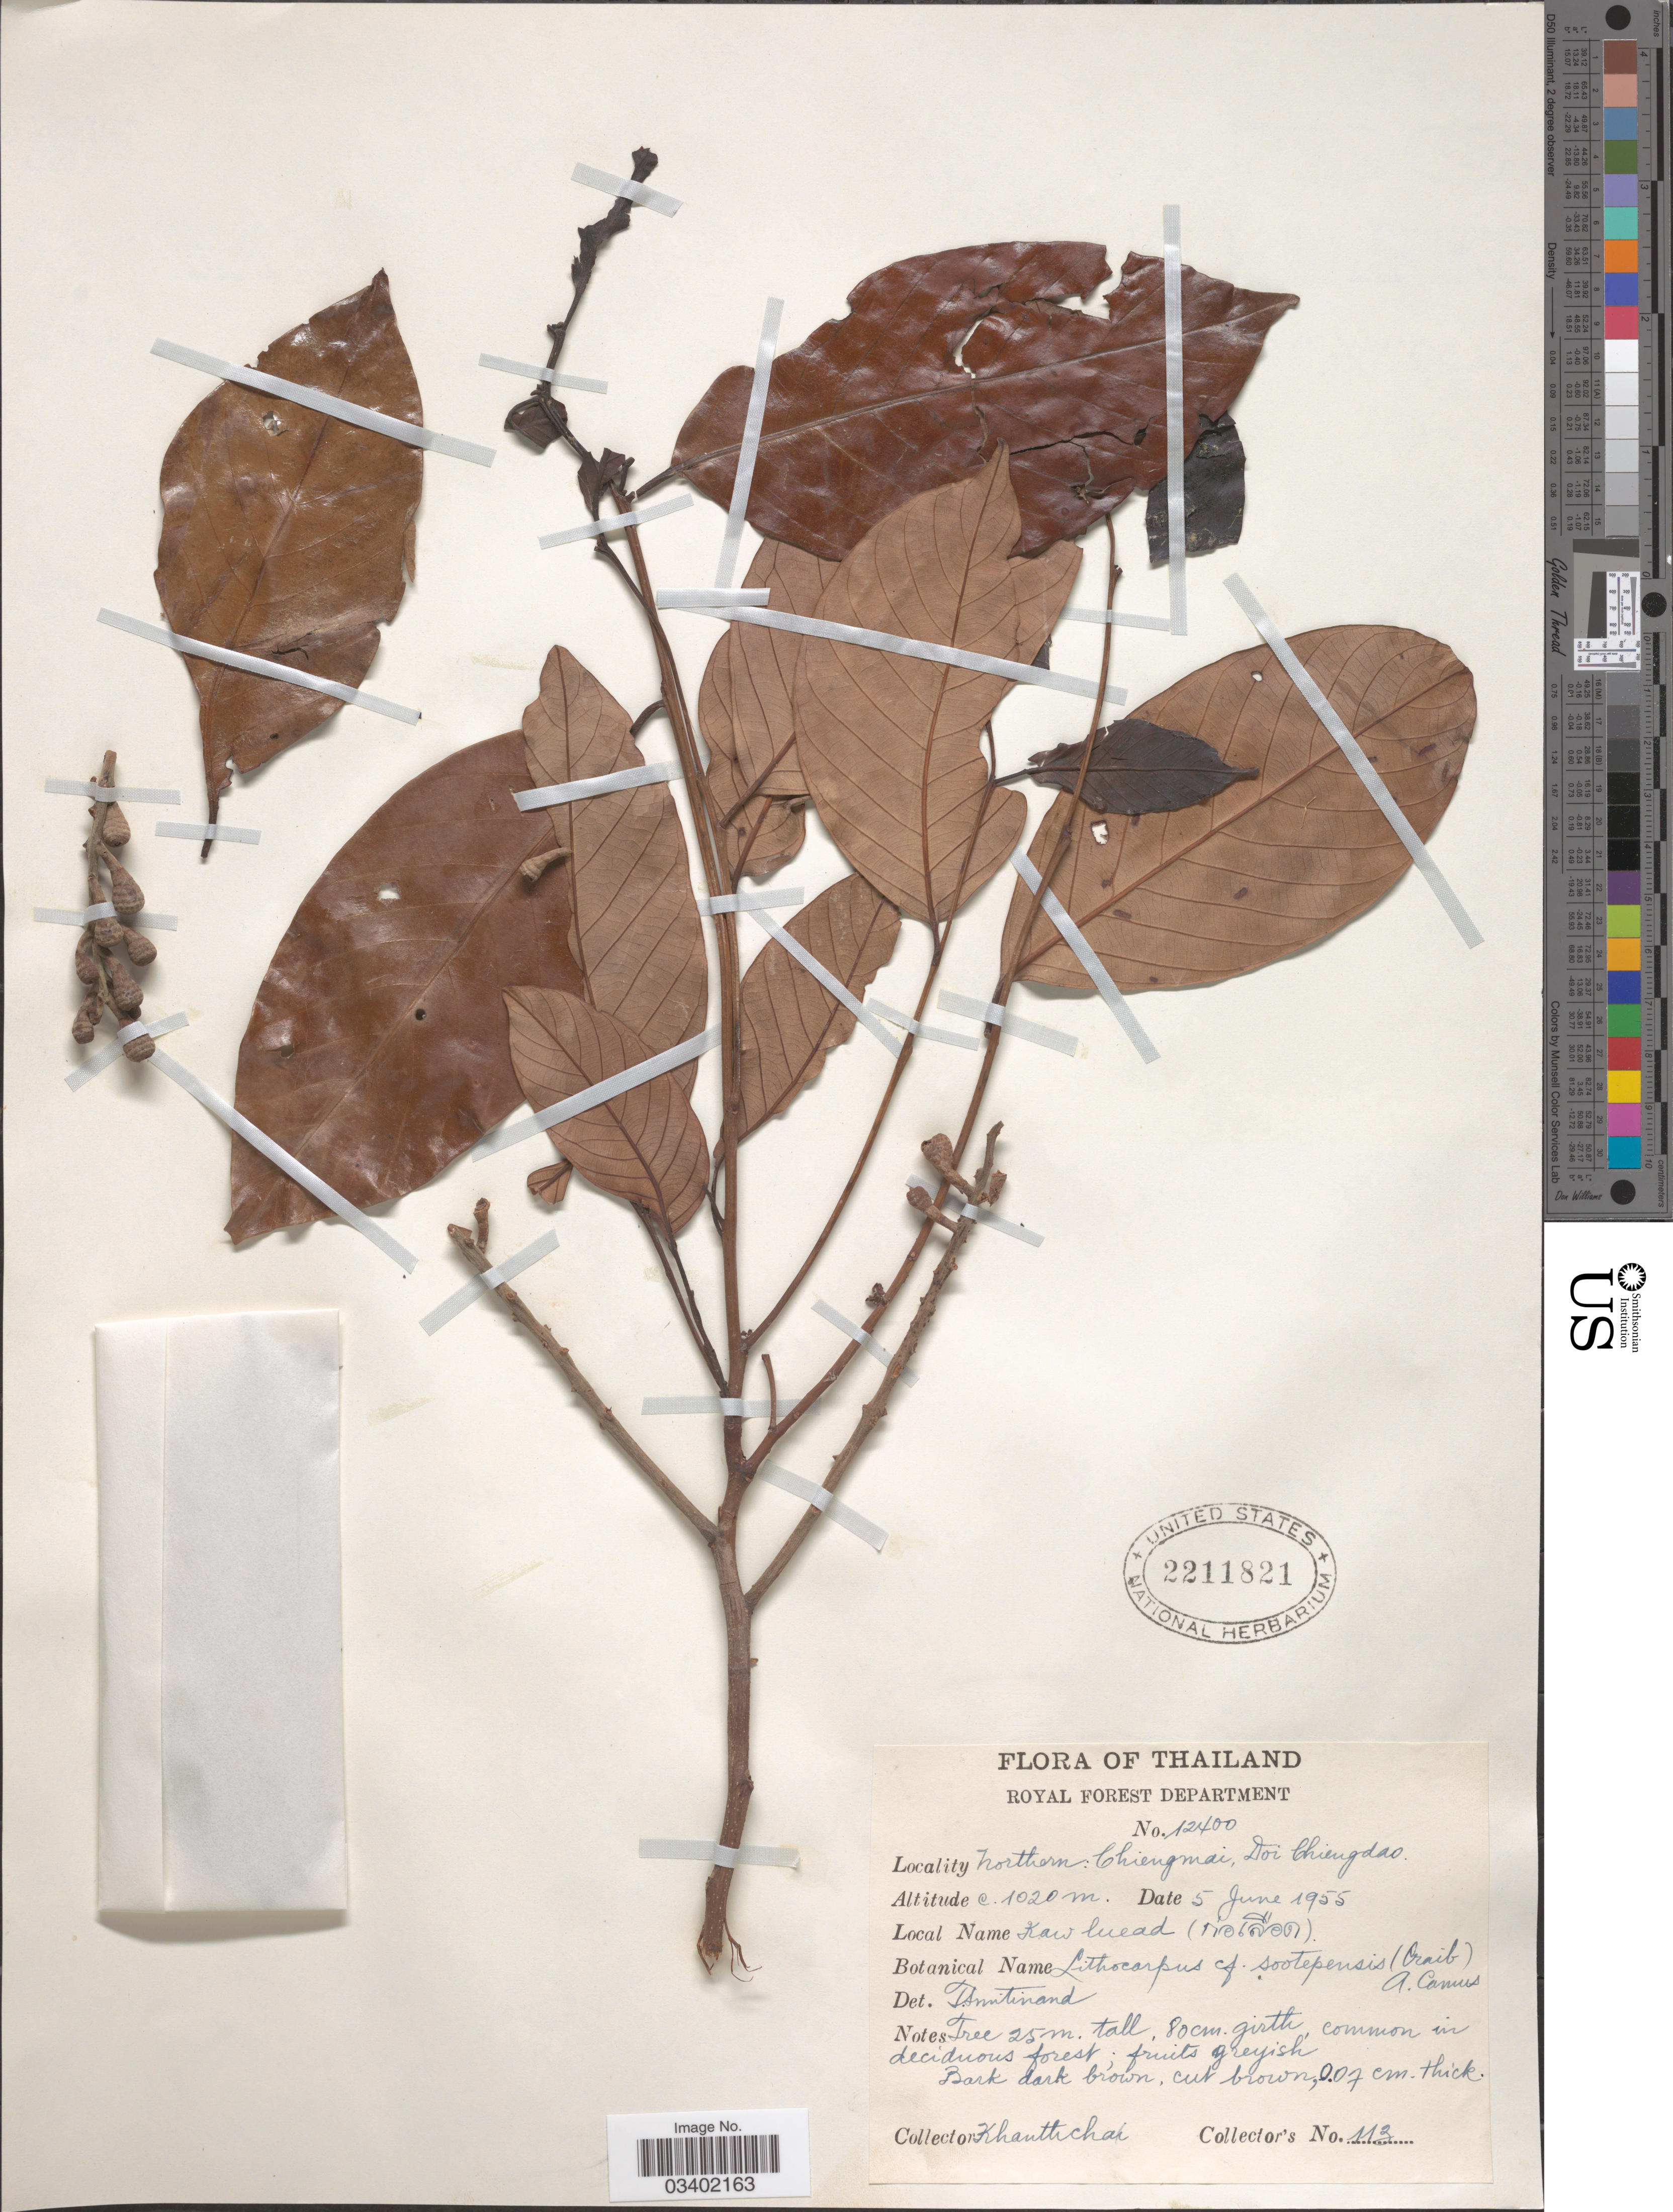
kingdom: Plantae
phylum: Tracheophyta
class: Magnoliopsida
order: Fagales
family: Betulaceae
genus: Betula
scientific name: Betula sootepensis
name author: A. Camus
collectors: Khanthchai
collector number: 113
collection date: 1955-06-05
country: Thailand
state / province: Chiang Mai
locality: Northern Chiengmai, Doi Chiengdao.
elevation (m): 1020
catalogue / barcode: US 2211821